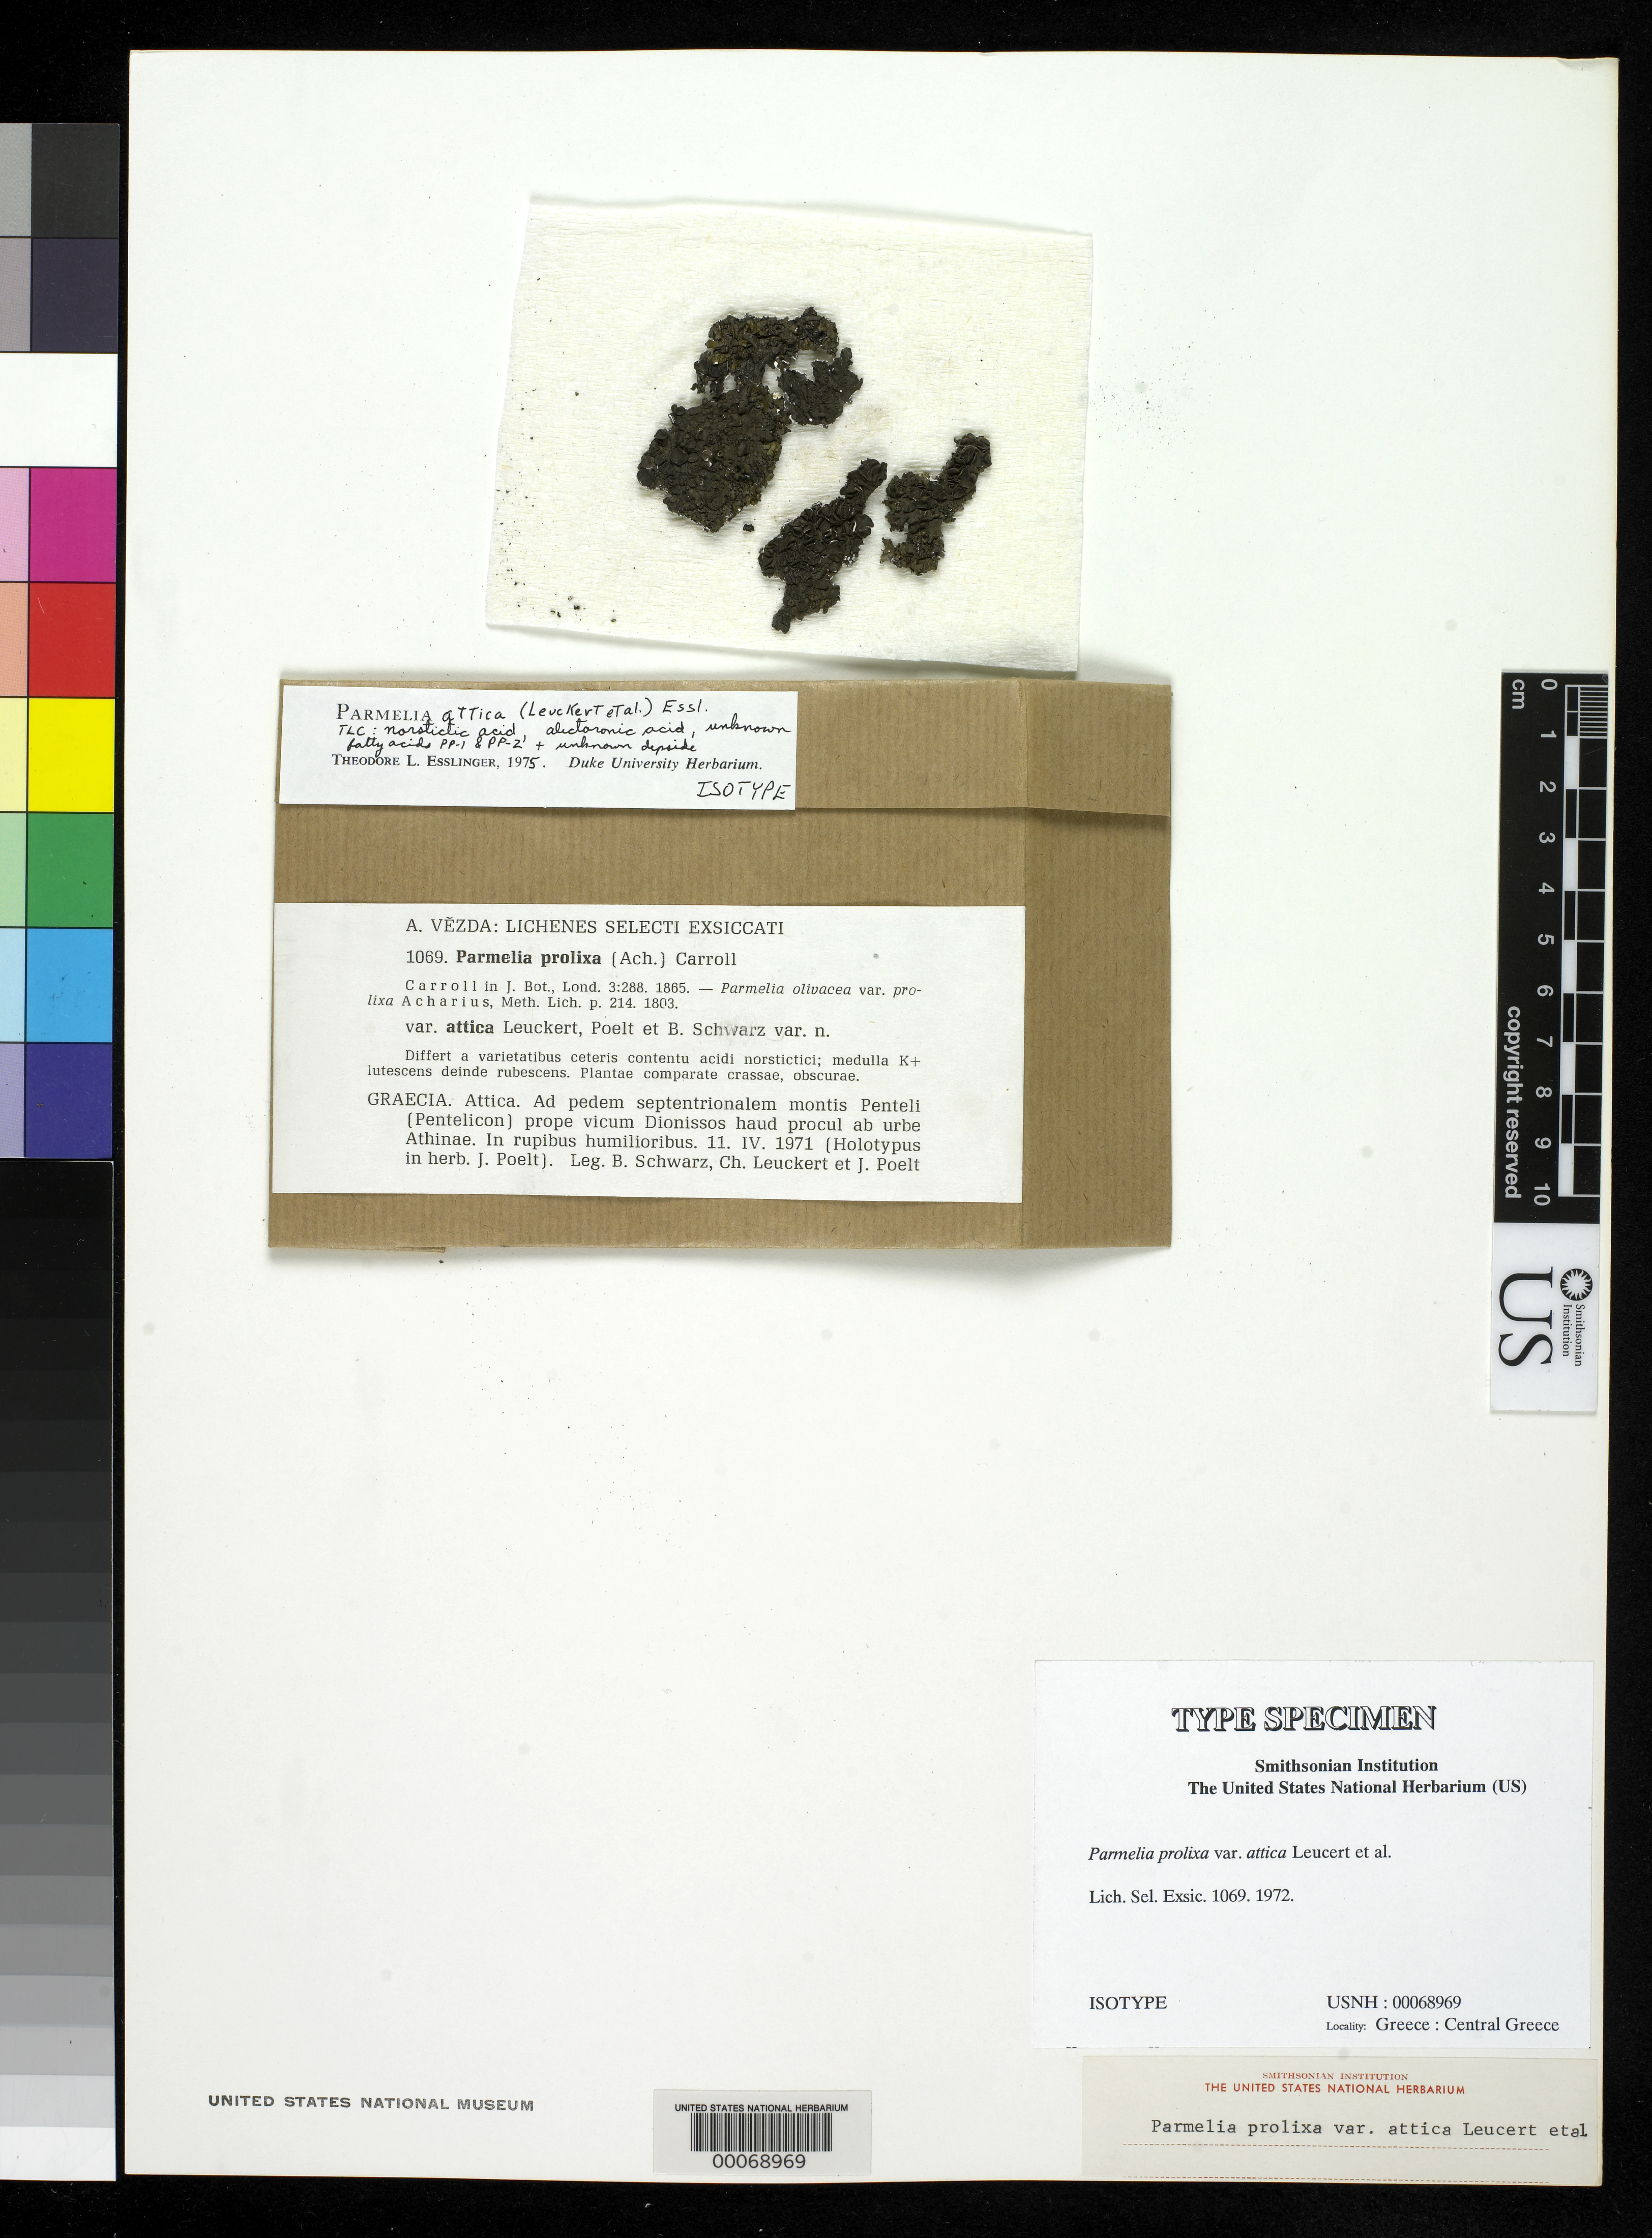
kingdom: Fungi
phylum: Ascomycota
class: Lecanoromycetes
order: Lecanorales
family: Parmeliaceae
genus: Parmelia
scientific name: Parmelia prolixa var. attica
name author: Leucert in Vezda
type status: Isotype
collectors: B. Schwarz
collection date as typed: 11 Apr 1971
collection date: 1971-04-11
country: Greece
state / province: Central Greece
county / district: Attica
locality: Montis Penteli prope vicum Dionissos haud procul ad urbe Athinae. [Penteli Mountain near village of Dionissos not far from/to the city of Athens.]